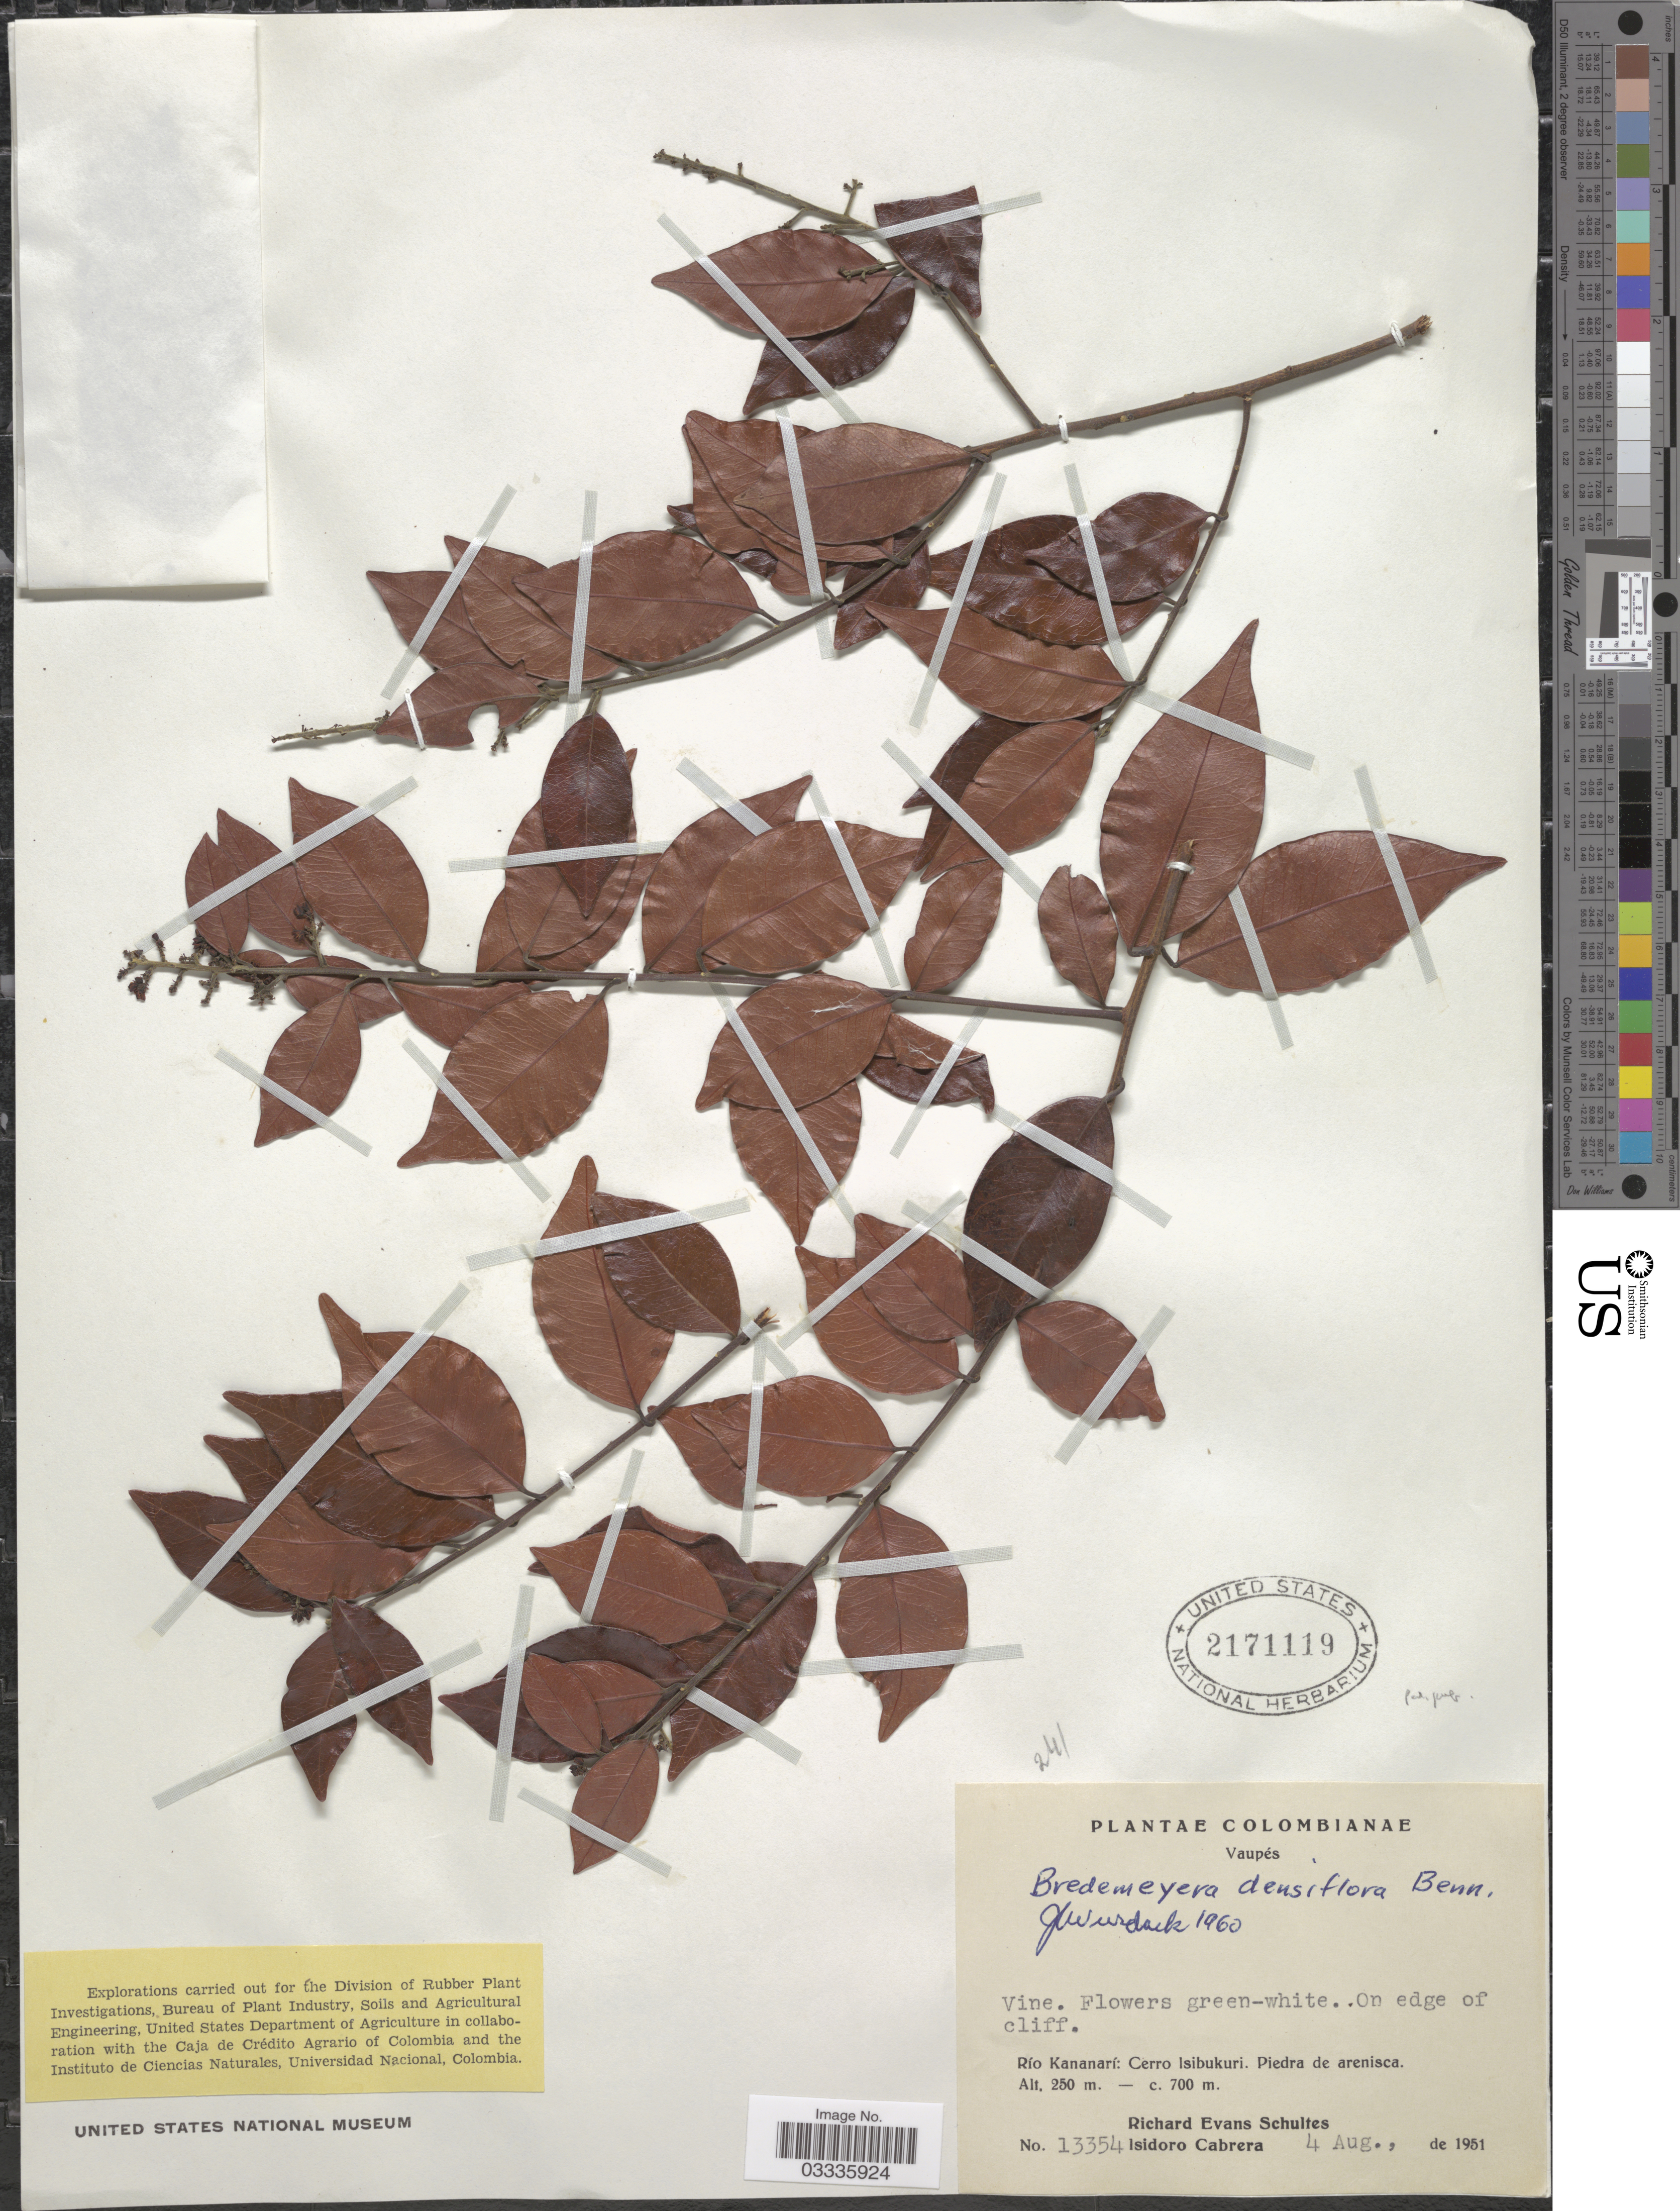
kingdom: Plantae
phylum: Tracheophyta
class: Magnoliopsida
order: Fabales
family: Polygalaceae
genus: Bredemeyera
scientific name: Bredemeyera densiflora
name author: A.W. Benn.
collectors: R. E. Schultes & I. Cabrera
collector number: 13354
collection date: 1951-08-04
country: Colombia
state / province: Vaupés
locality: Río Kananarí: Cerro Isibukuri. Piedra de arenisca.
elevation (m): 250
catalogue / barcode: US 2171119